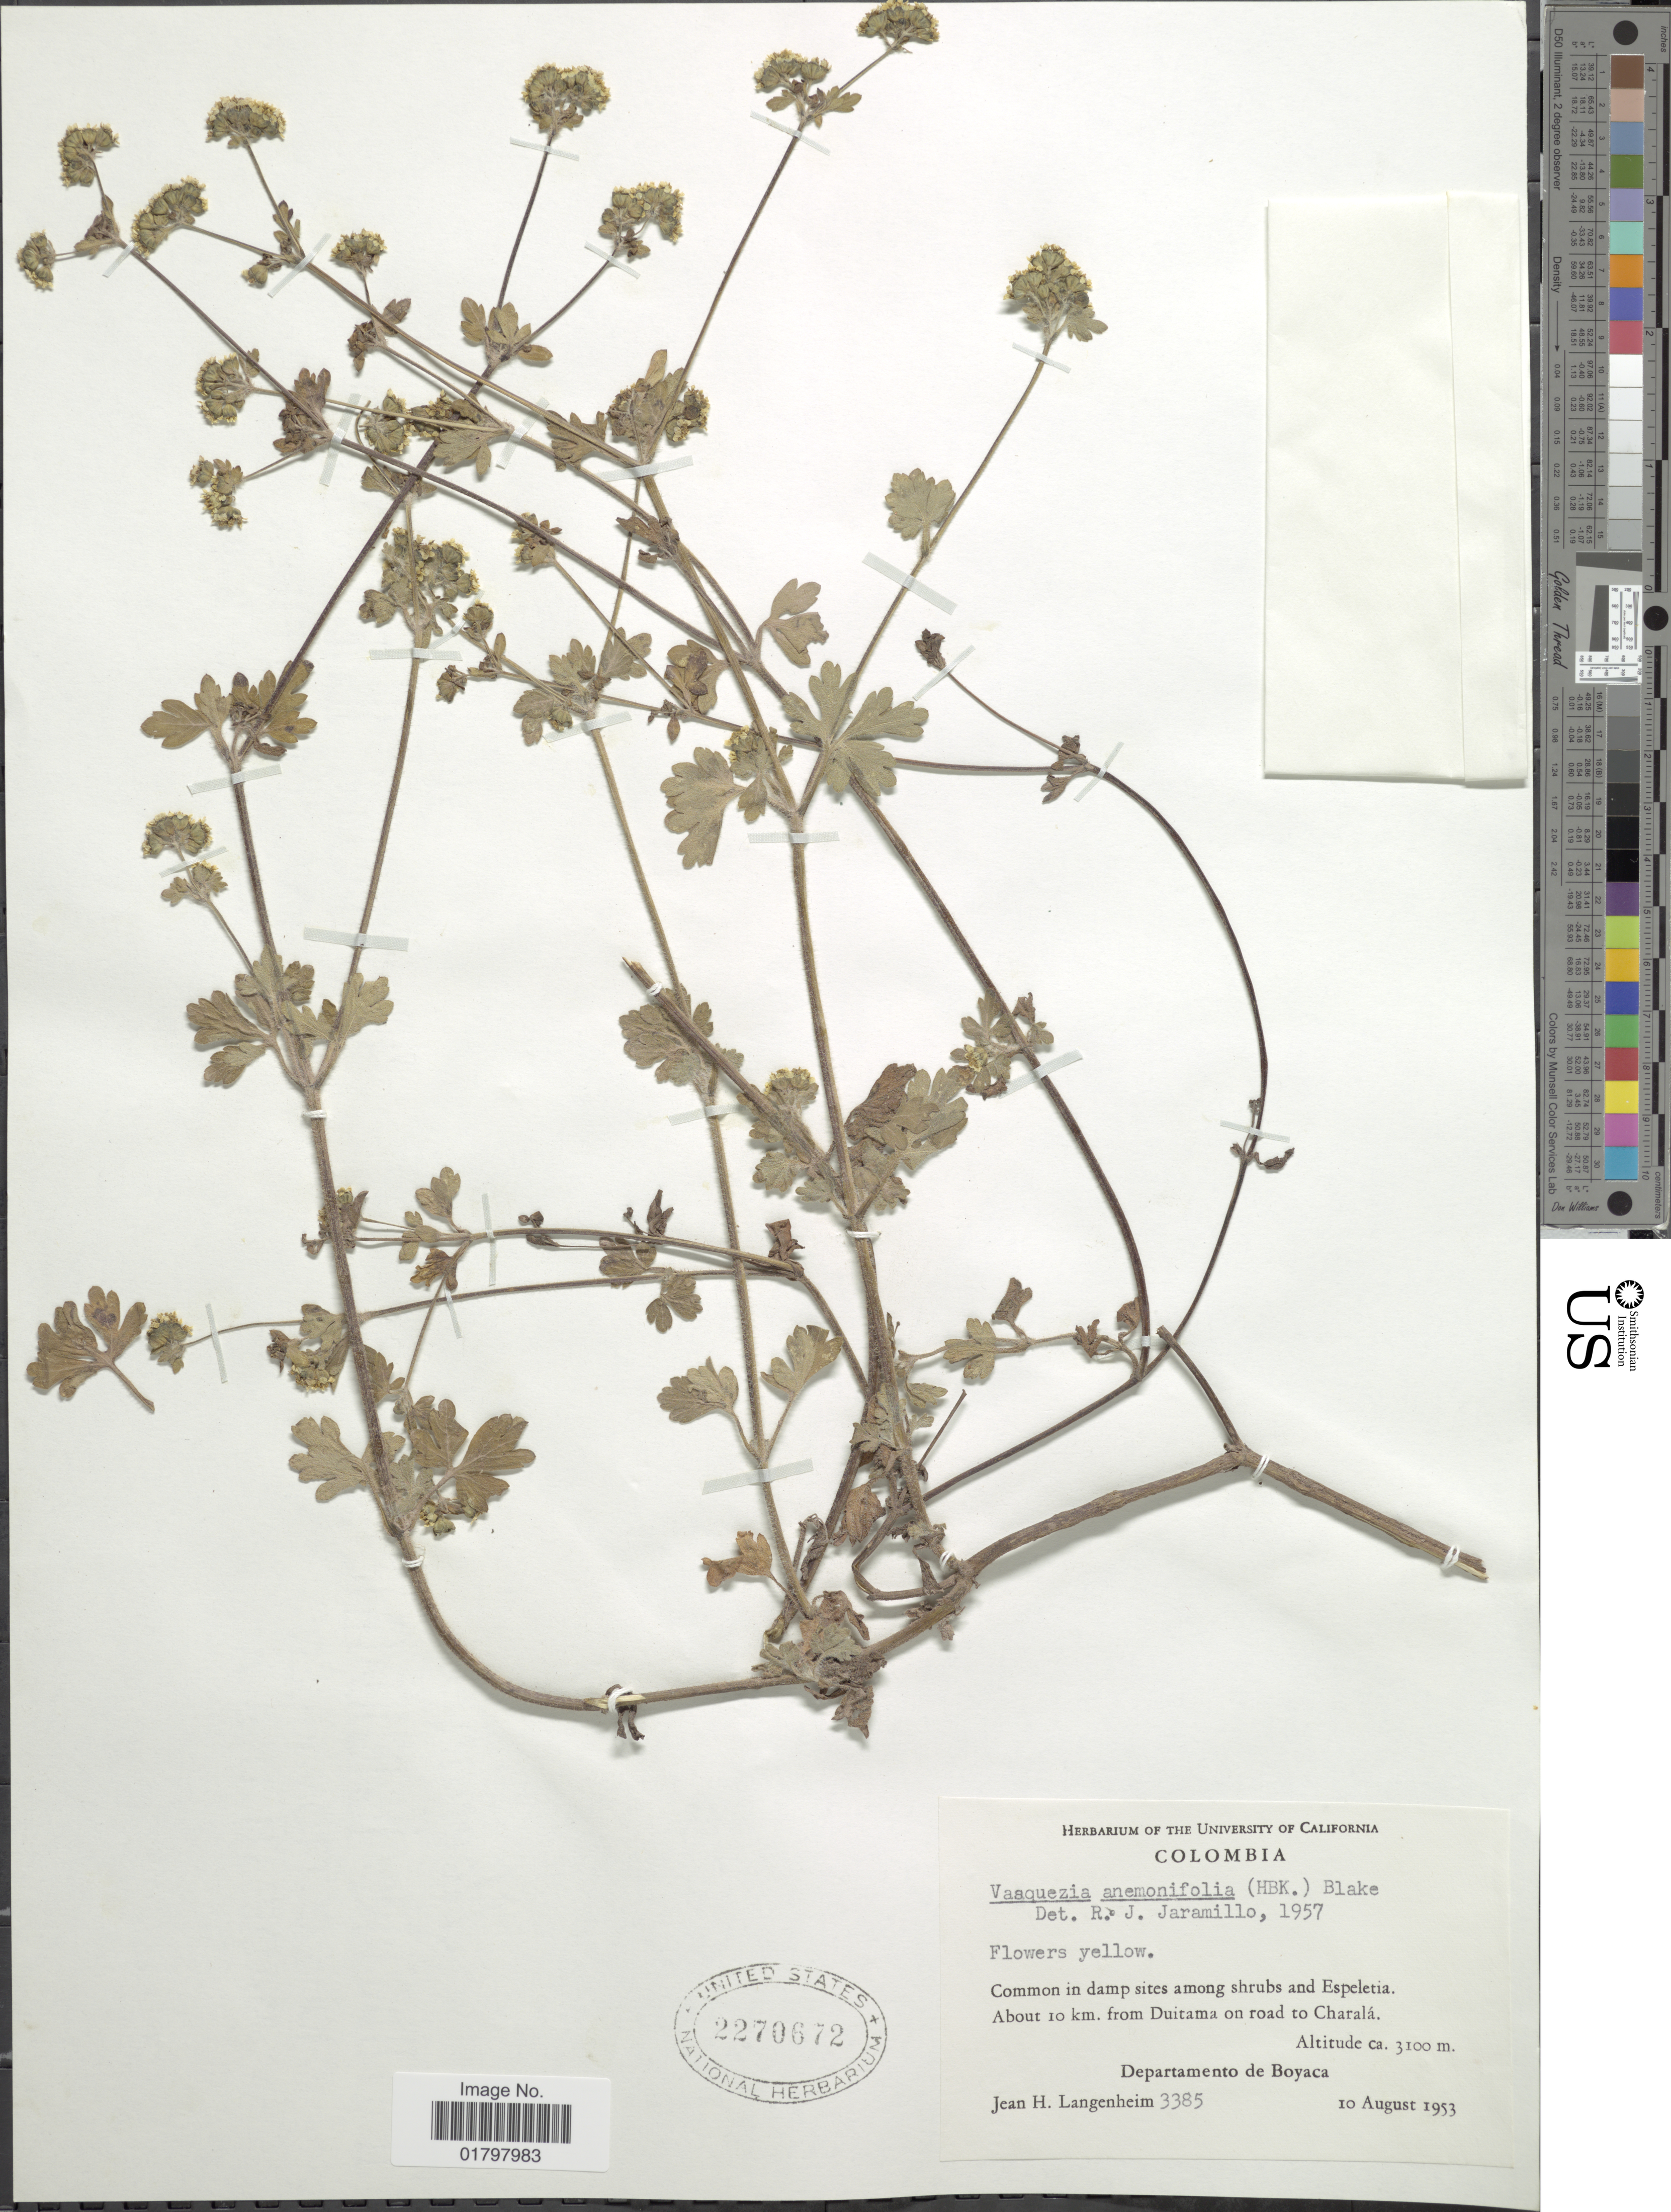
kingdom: Plantae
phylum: Tracheophyta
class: Magnoliopsida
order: Asterales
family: Asteraceae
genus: Vasquesia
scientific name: Vasquesia anemonifolia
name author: (Kunth) Less.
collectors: J. H. Langenheim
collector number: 3385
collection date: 1953-08-10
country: Colombia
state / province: Boyacá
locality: About 10 km.from Duitama on road to Charalá. Departamento de Boyaca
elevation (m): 3100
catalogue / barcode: US 2270672